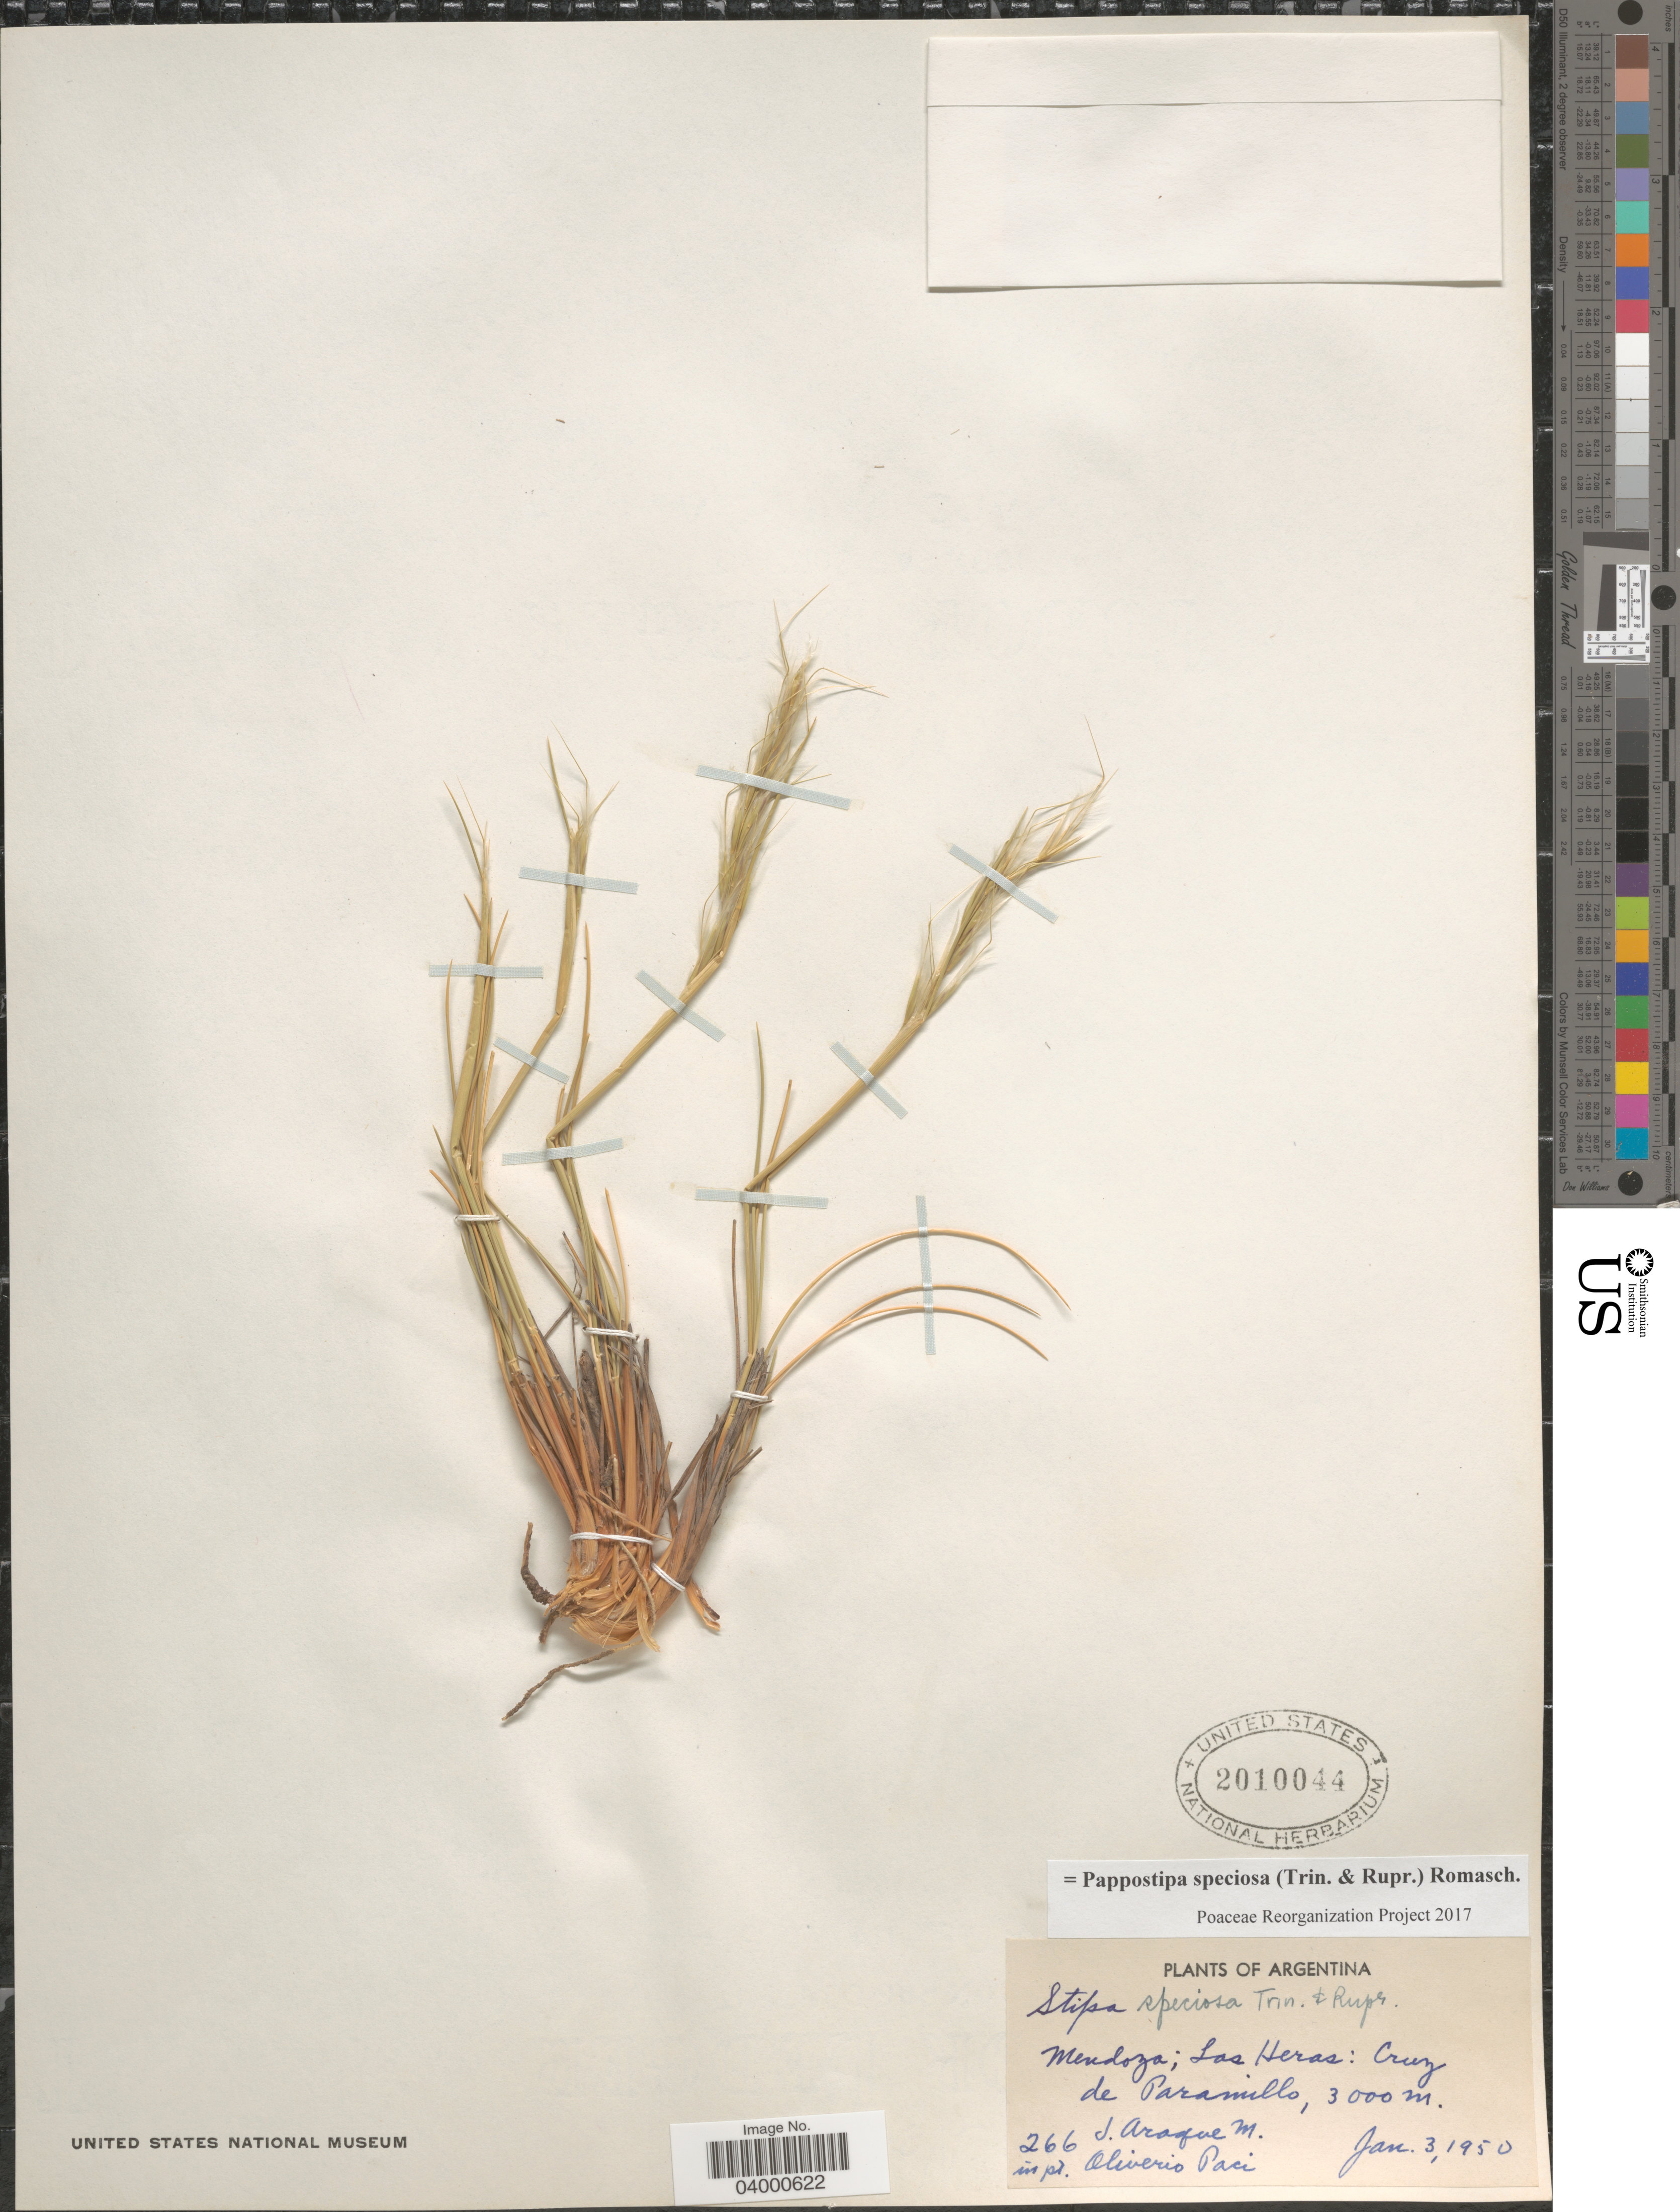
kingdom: Plantae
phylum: Tracheophyta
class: Liliopsida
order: Poales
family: Poaceae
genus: Pappostipa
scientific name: Pappostipa speciosa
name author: (Trin. & Rupr.) Romasch.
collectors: J. Araque Molina & O. Paci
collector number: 266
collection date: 1950-01-03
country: Argentina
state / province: Mendoza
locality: Las Heras: Cruz de Paramillo.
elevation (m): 3000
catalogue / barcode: US 2010044